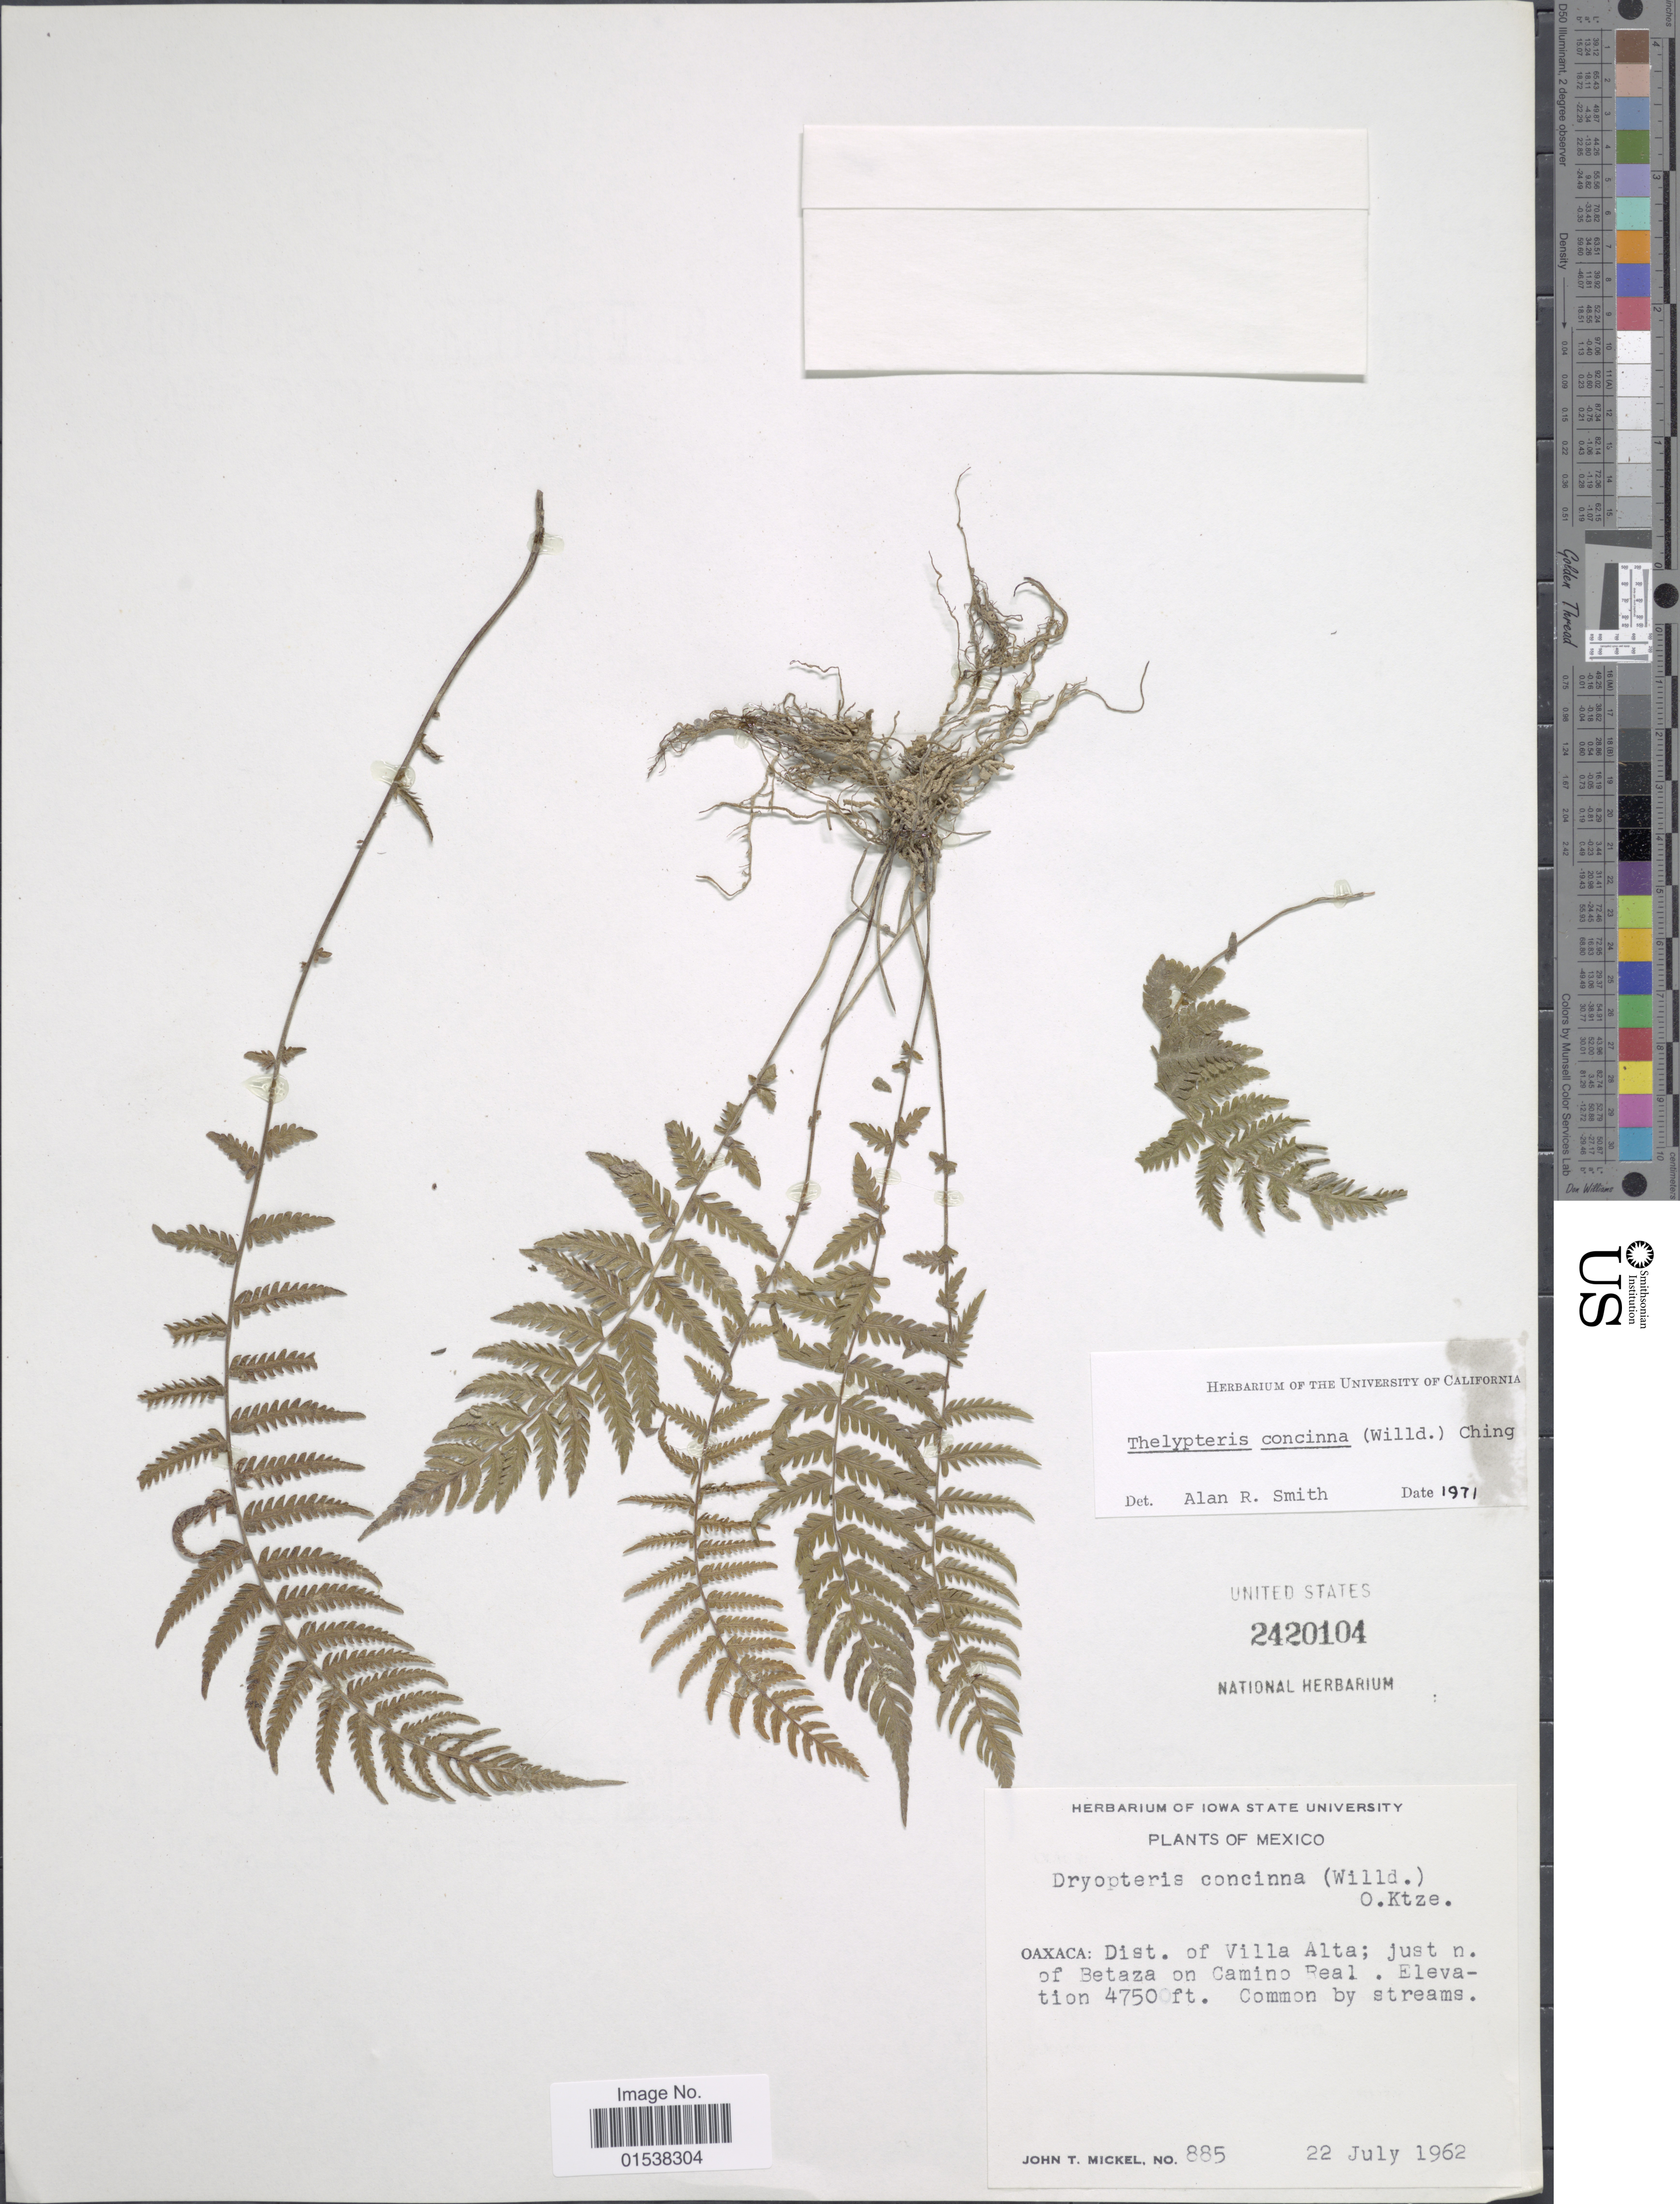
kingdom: Plantae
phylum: Tracheophyta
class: Polypodiopsida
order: Polypodiales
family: Thelypteridaceae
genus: Amauropelta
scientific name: Amauropelta concinna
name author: (Willd.) Pic. Serm.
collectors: J. T. Mickel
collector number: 885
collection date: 1962-07-22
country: Mexico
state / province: Oaxaca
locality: Oaxaca: Dist. of Villa Alta; just n. of Betaza on Camino Real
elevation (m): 1448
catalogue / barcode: US 2420104